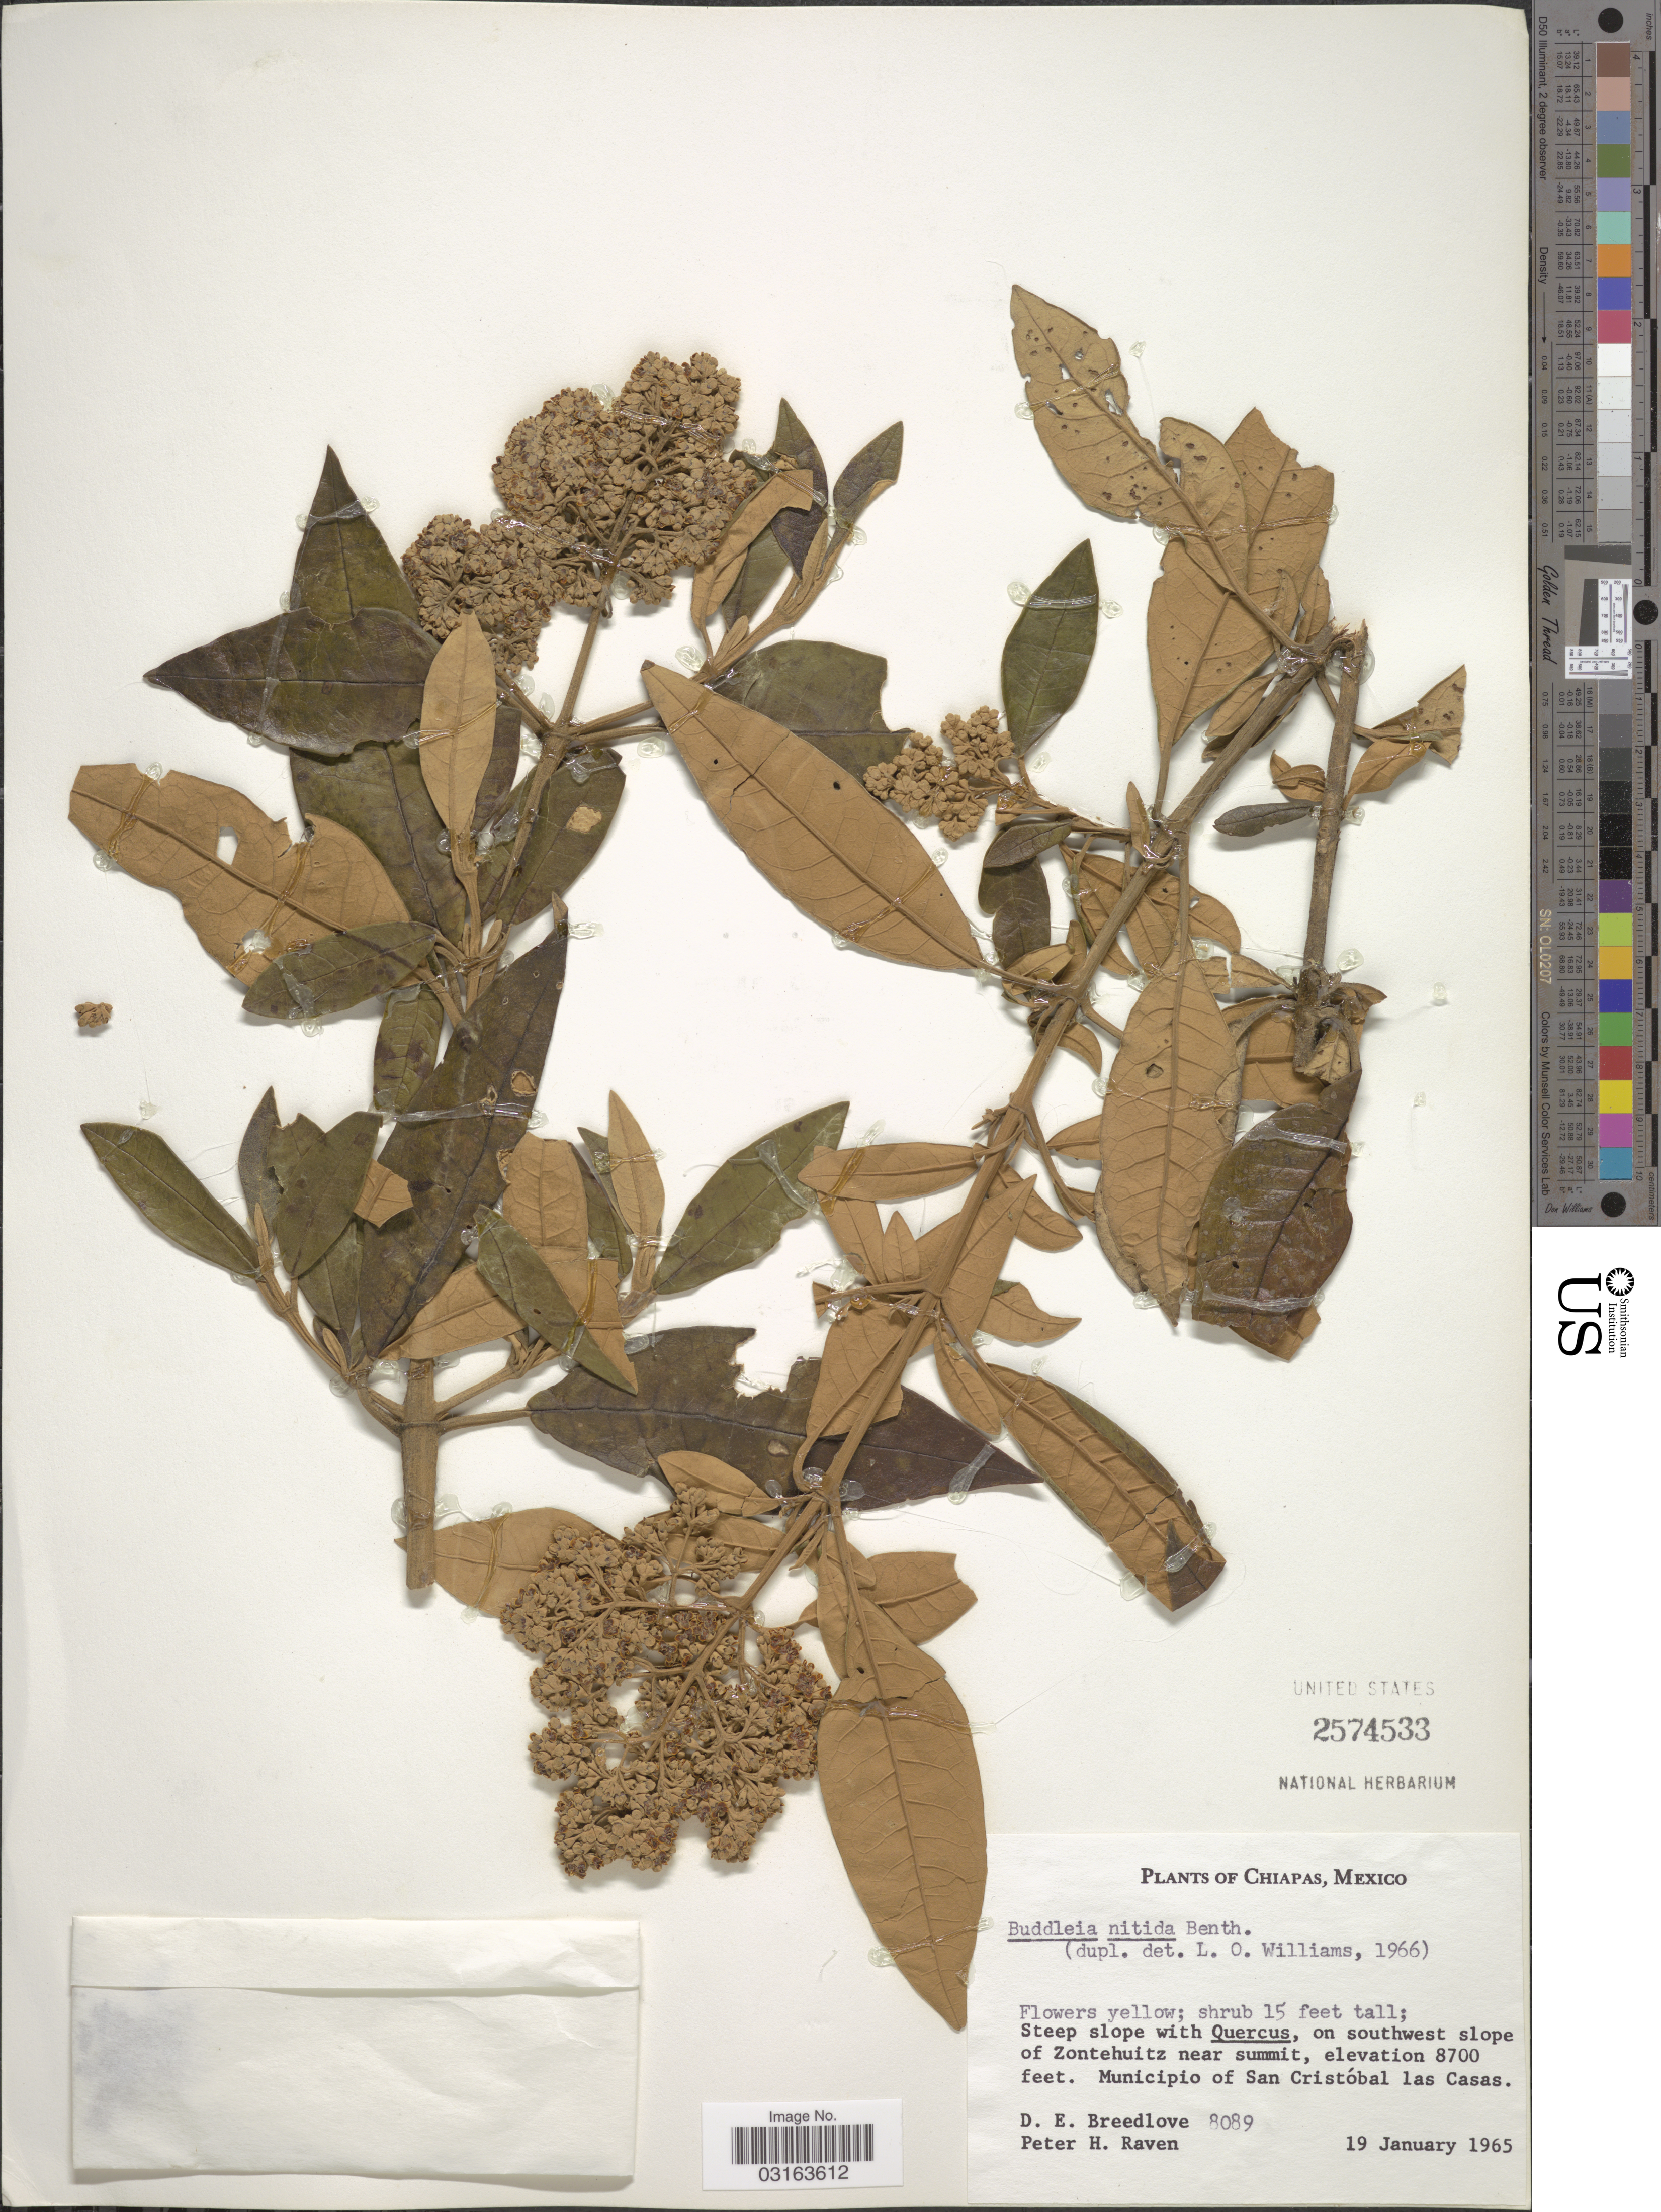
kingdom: Plantae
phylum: Tracheophyta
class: Magnoliopsida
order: Lamiales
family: Scrophulariaceae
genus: Buddleja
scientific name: Buddleja nitida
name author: Benth.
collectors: D. E. Breedlove & P. Raven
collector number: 8089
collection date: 1965-01-19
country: Mexico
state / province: Chiapas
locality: Southwest slope of Zontehuitz near summit. Municipio of San Cristóbal las Casas.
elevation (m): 2652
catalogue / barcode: US 2574533